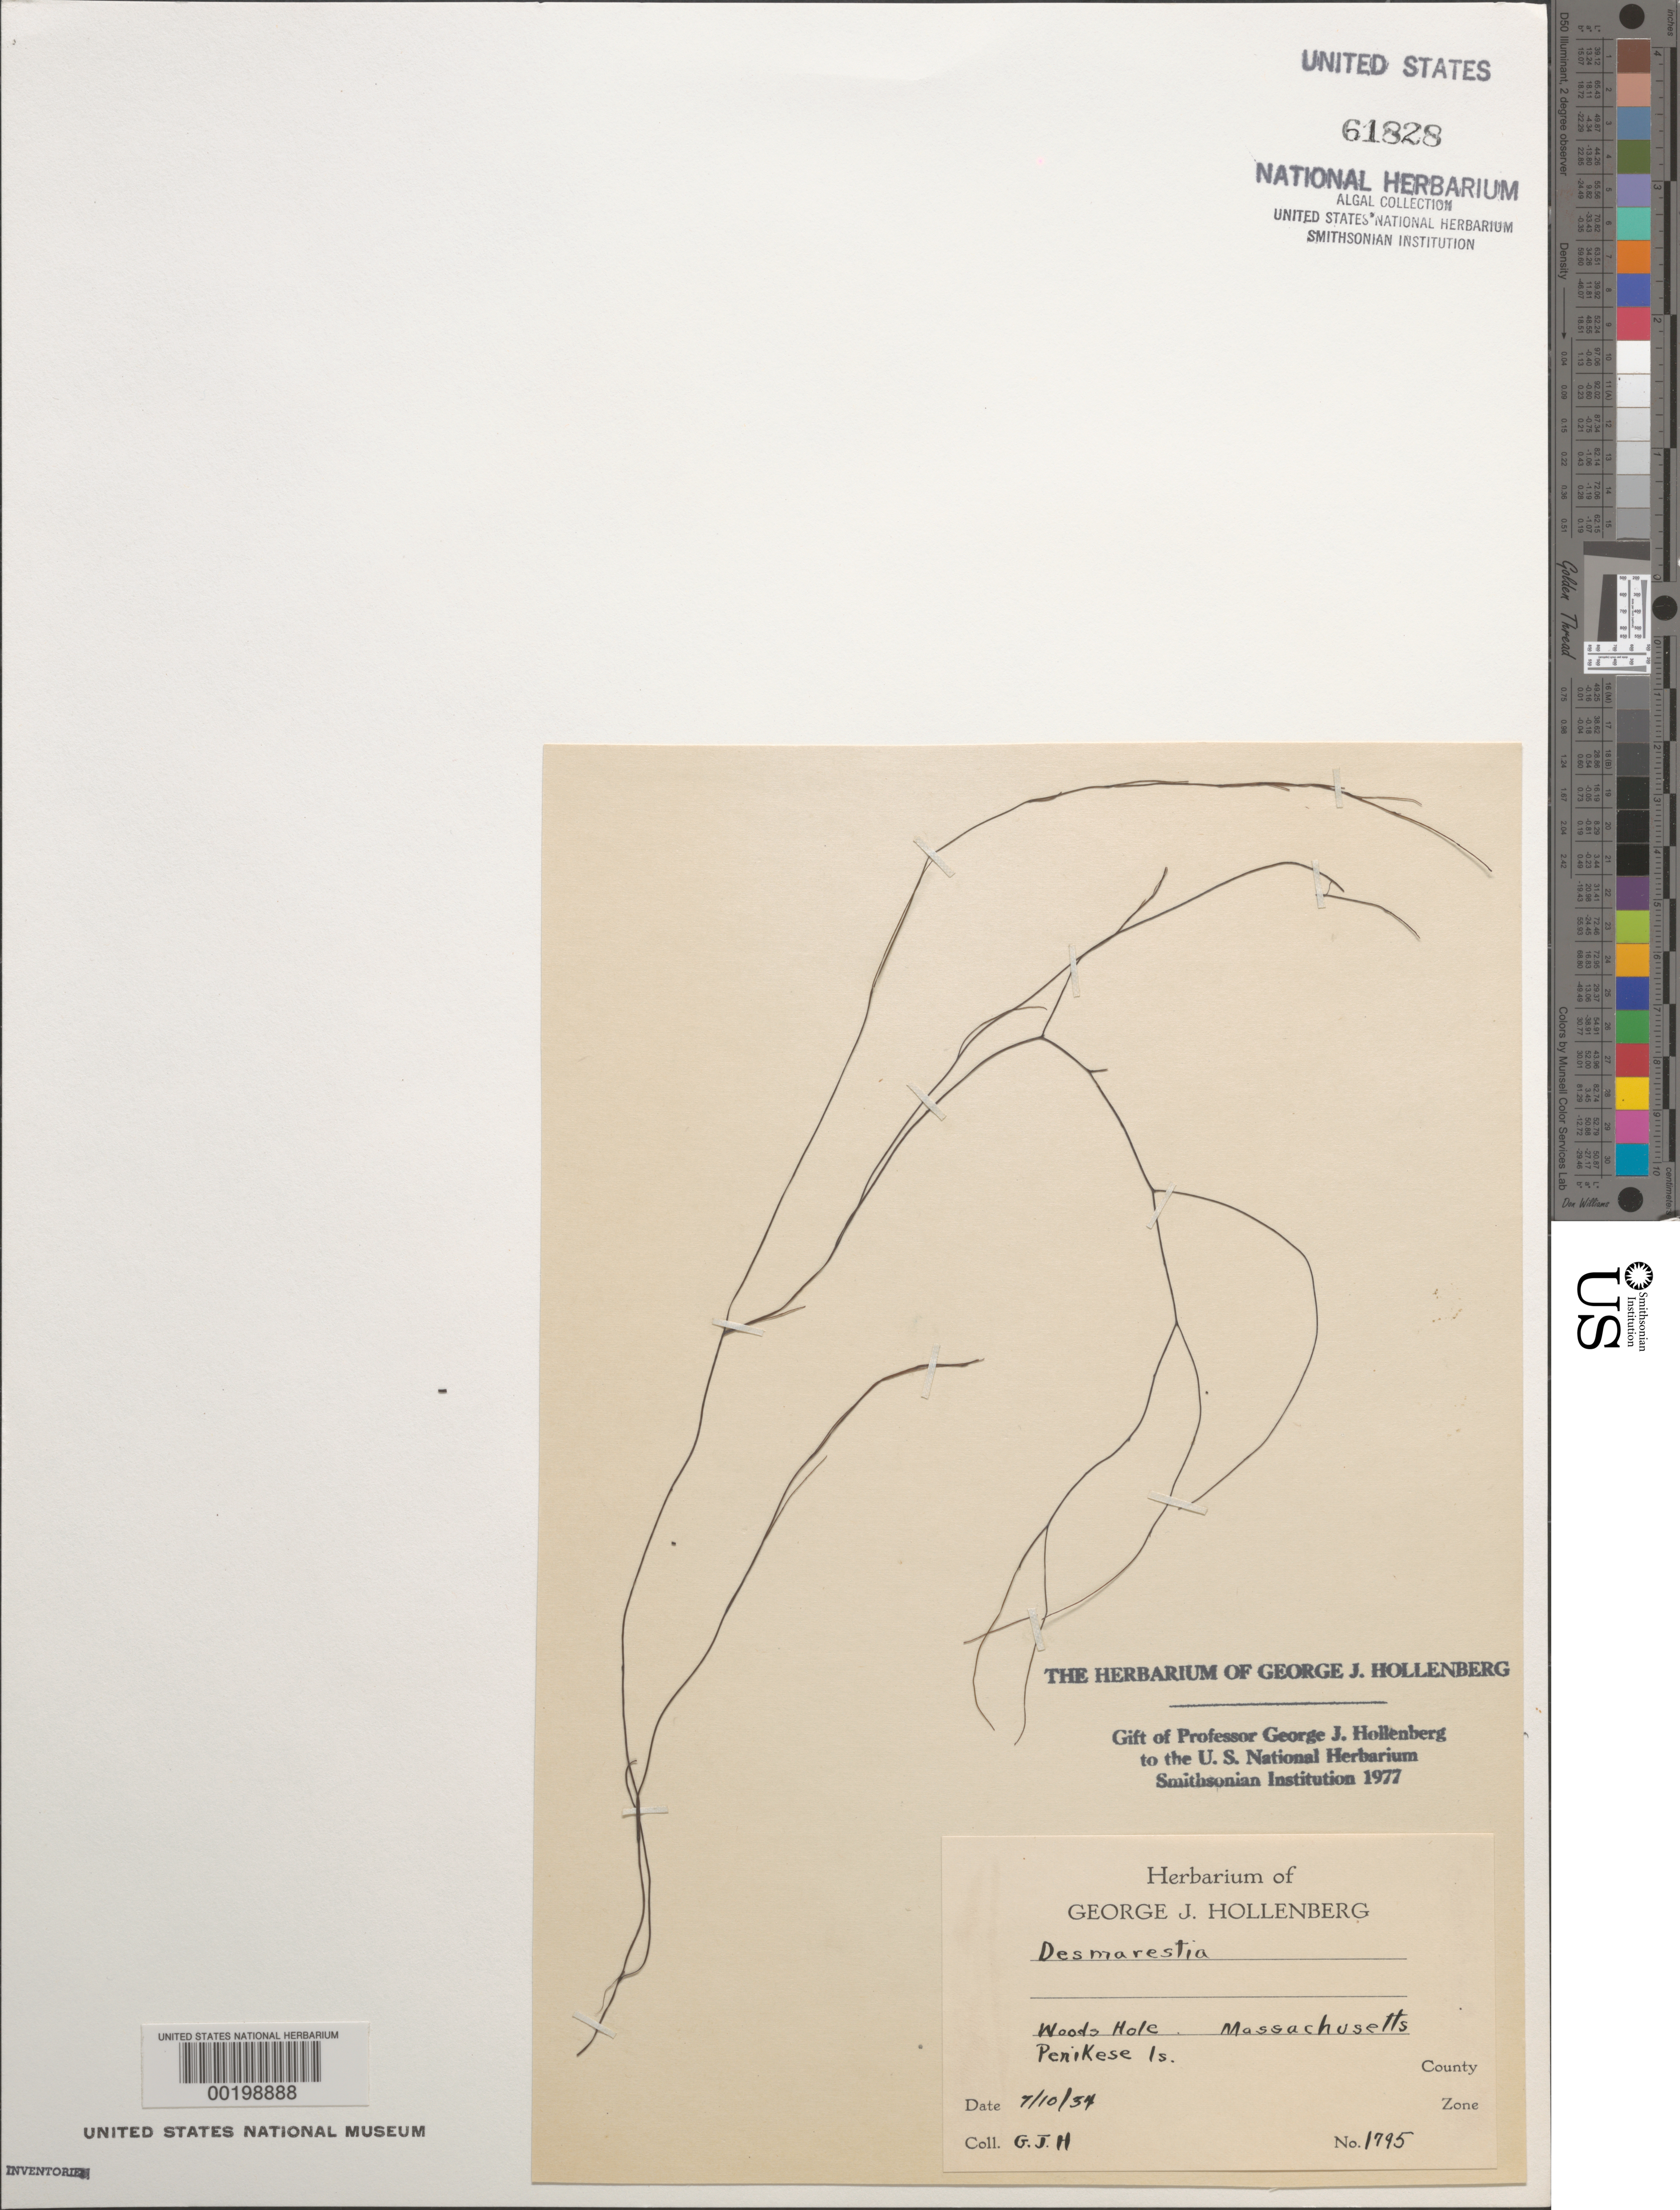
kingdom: Chromista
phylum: Ochrophyta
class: Phaeophyceae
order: Desmarestiales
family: Desmarestiaceae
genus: Desmarestia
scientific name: Desmarestia sp.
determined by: Hollenberg, George J.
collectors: G. Hollenberg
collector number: GJH 1795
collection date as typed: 10 Jul 1934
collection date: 1934-07-10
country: United States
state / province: Massachusetts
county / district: Dukes County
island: Penikese Island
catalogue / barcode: US 61828